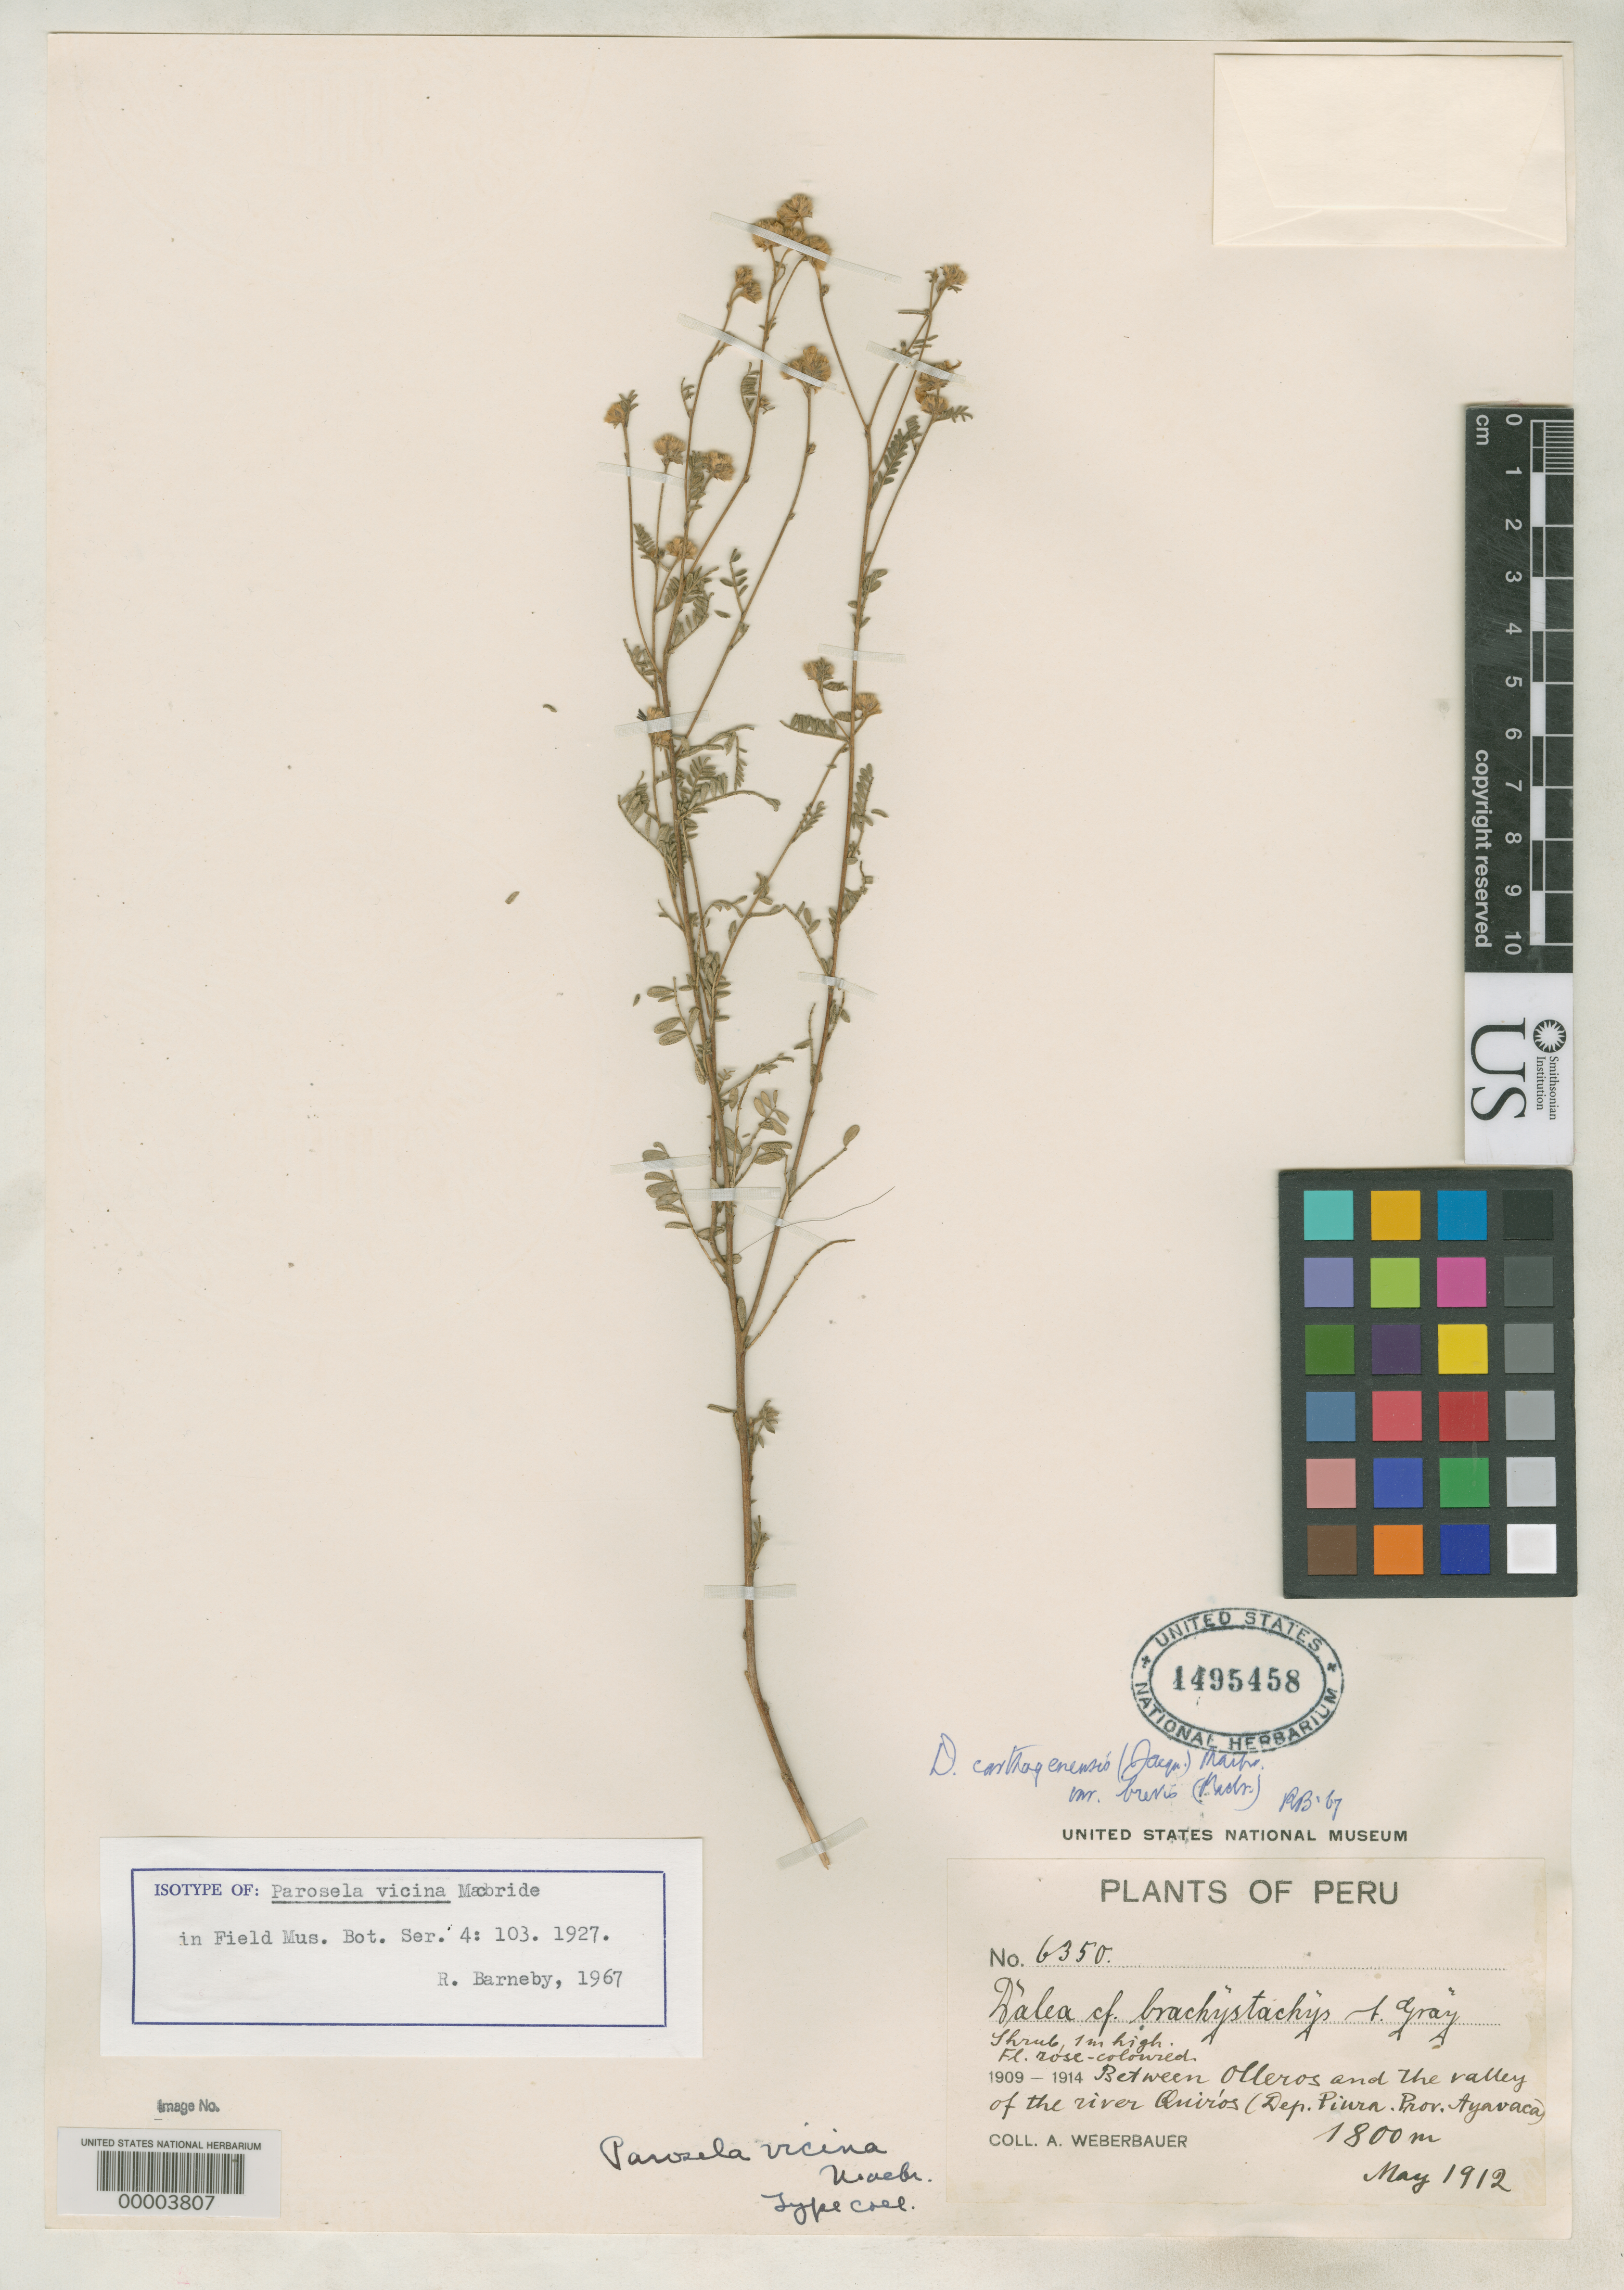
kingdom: Plantae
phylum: Tracheophyta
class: Magnoliopsida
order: Fabales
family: Fabaceae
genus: Parosela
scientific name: Parosela vicina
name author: J.F. Macbr.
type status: Isotype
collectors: A. Weberbauer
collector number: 6350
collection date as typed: May 1912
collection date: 1912-05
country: Peru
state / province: Piura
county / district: Ayabaca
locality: Betueen Colleros and Quiros River Valley.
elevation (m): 1800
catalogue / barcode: US 1495458